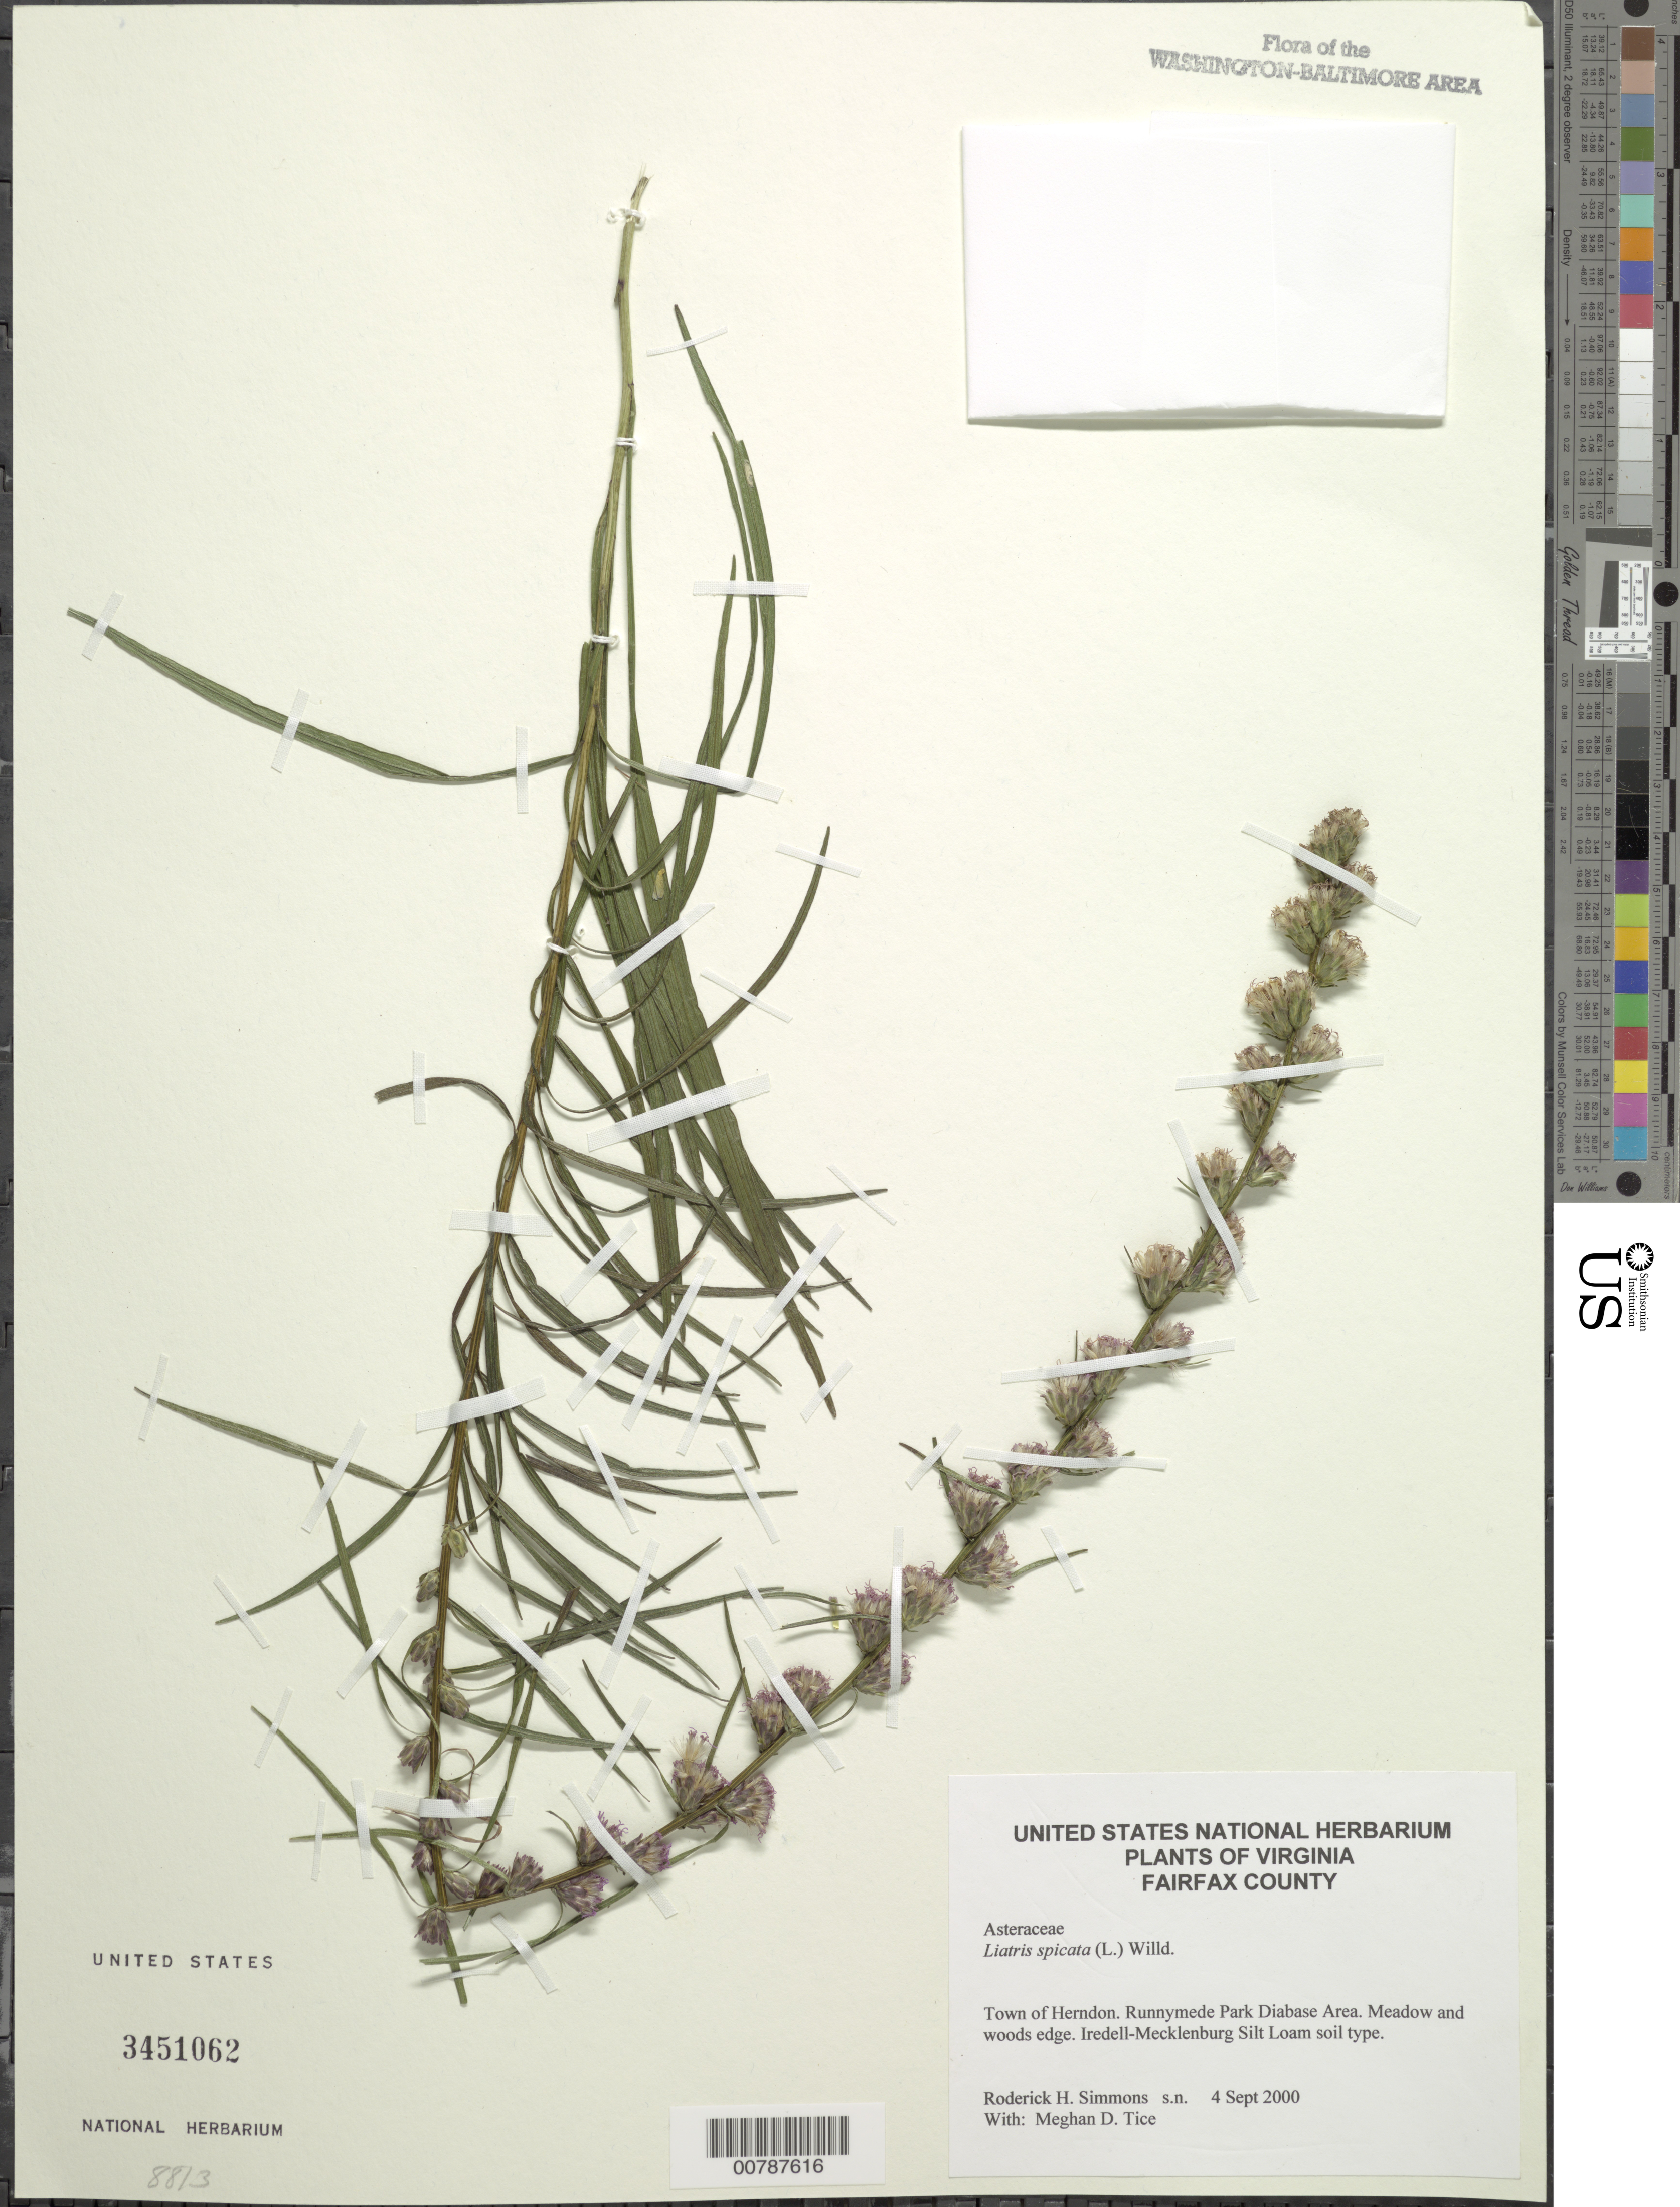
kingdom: Plantae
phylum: Tracheophyta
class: Magnoliopsida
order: Asterales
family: Asteraceae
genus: Liatris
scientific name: Liatris spicata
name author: (L.) Willd.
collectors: R. H. Simmons & M. Tice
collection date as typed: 4 Sep 2000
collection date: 2000-09-04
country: United States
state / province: Virginia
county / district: Fairfax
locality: Runnymede Park, Herndon.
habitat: Meadow and woods edge. Iredell-Mecklenburg Silt Loam soil type.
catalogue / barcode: US 3451062